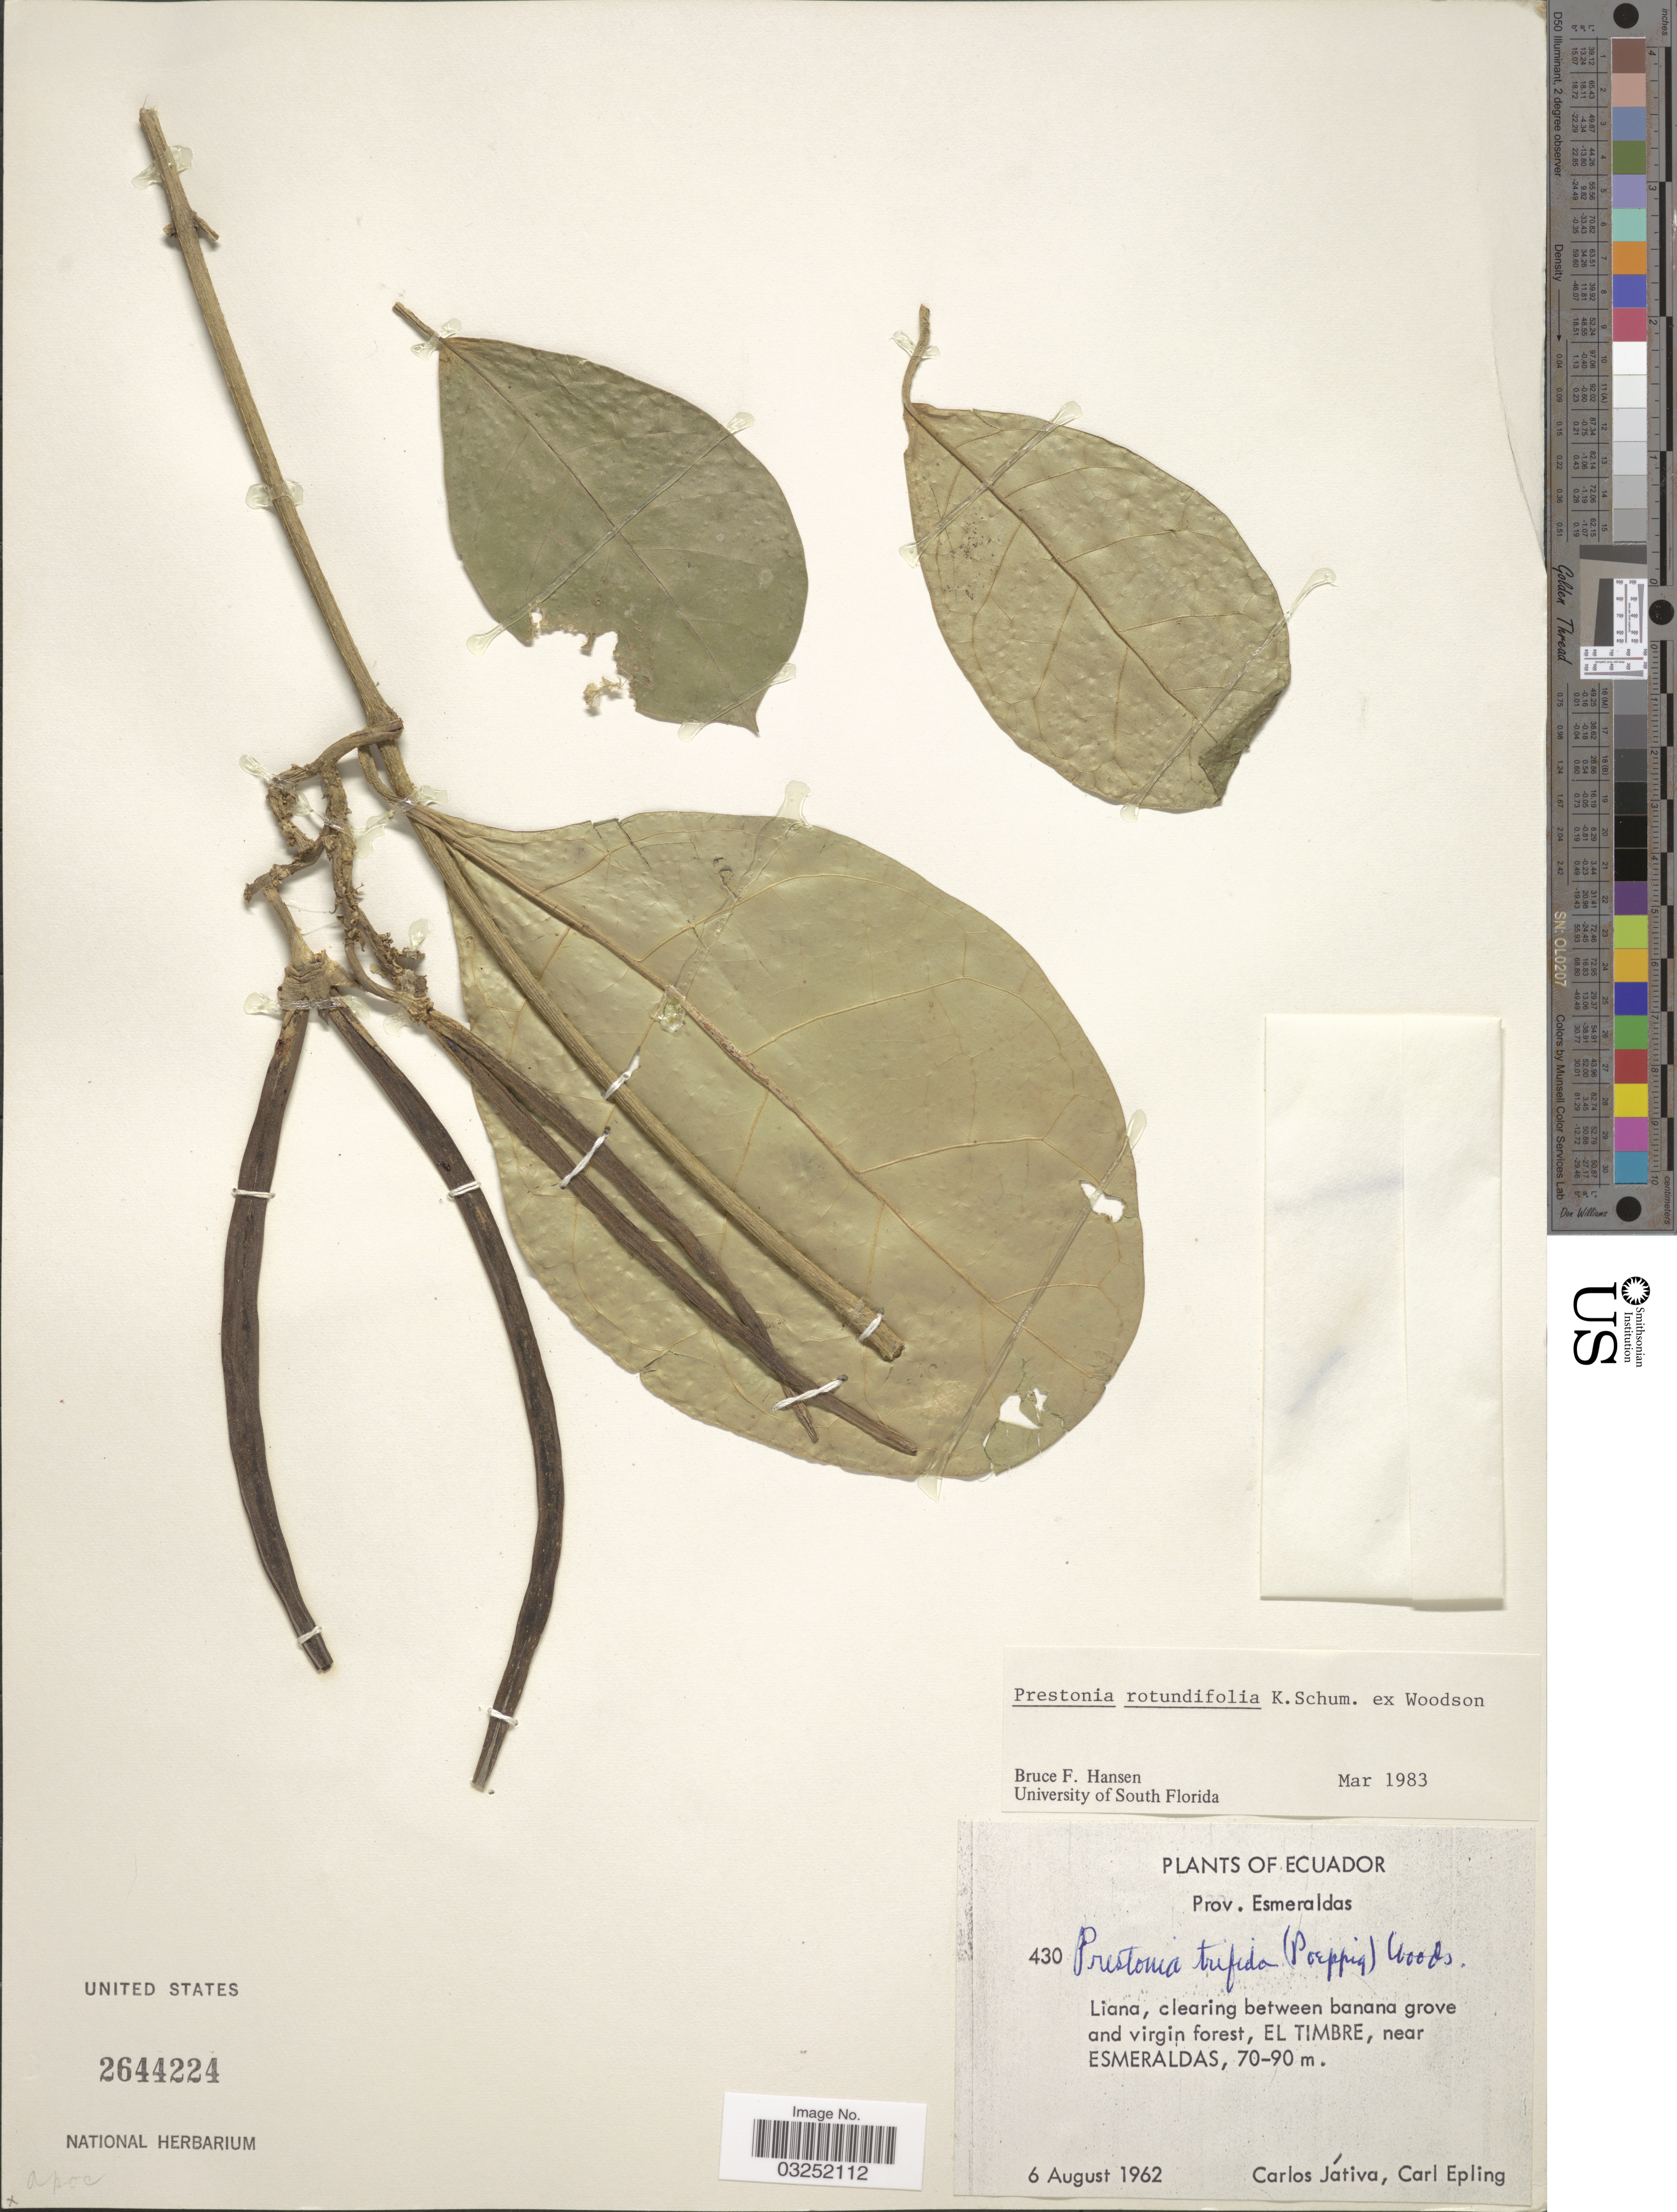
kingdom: Plantae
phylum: Tracheophyta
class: Magnoliopsida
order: Gentianales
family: Apocynaceae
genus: Prestonia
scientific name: Prestonia rotundifolia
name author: K. Schum. ex Woodson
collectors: C. D. Játiva & C. C. Epling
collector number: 430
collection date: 1962-08-06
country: Ecuador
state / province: Esmeraldas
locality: El Timbre, near Esmeraldas.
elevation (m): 70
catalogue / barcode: US 2644224